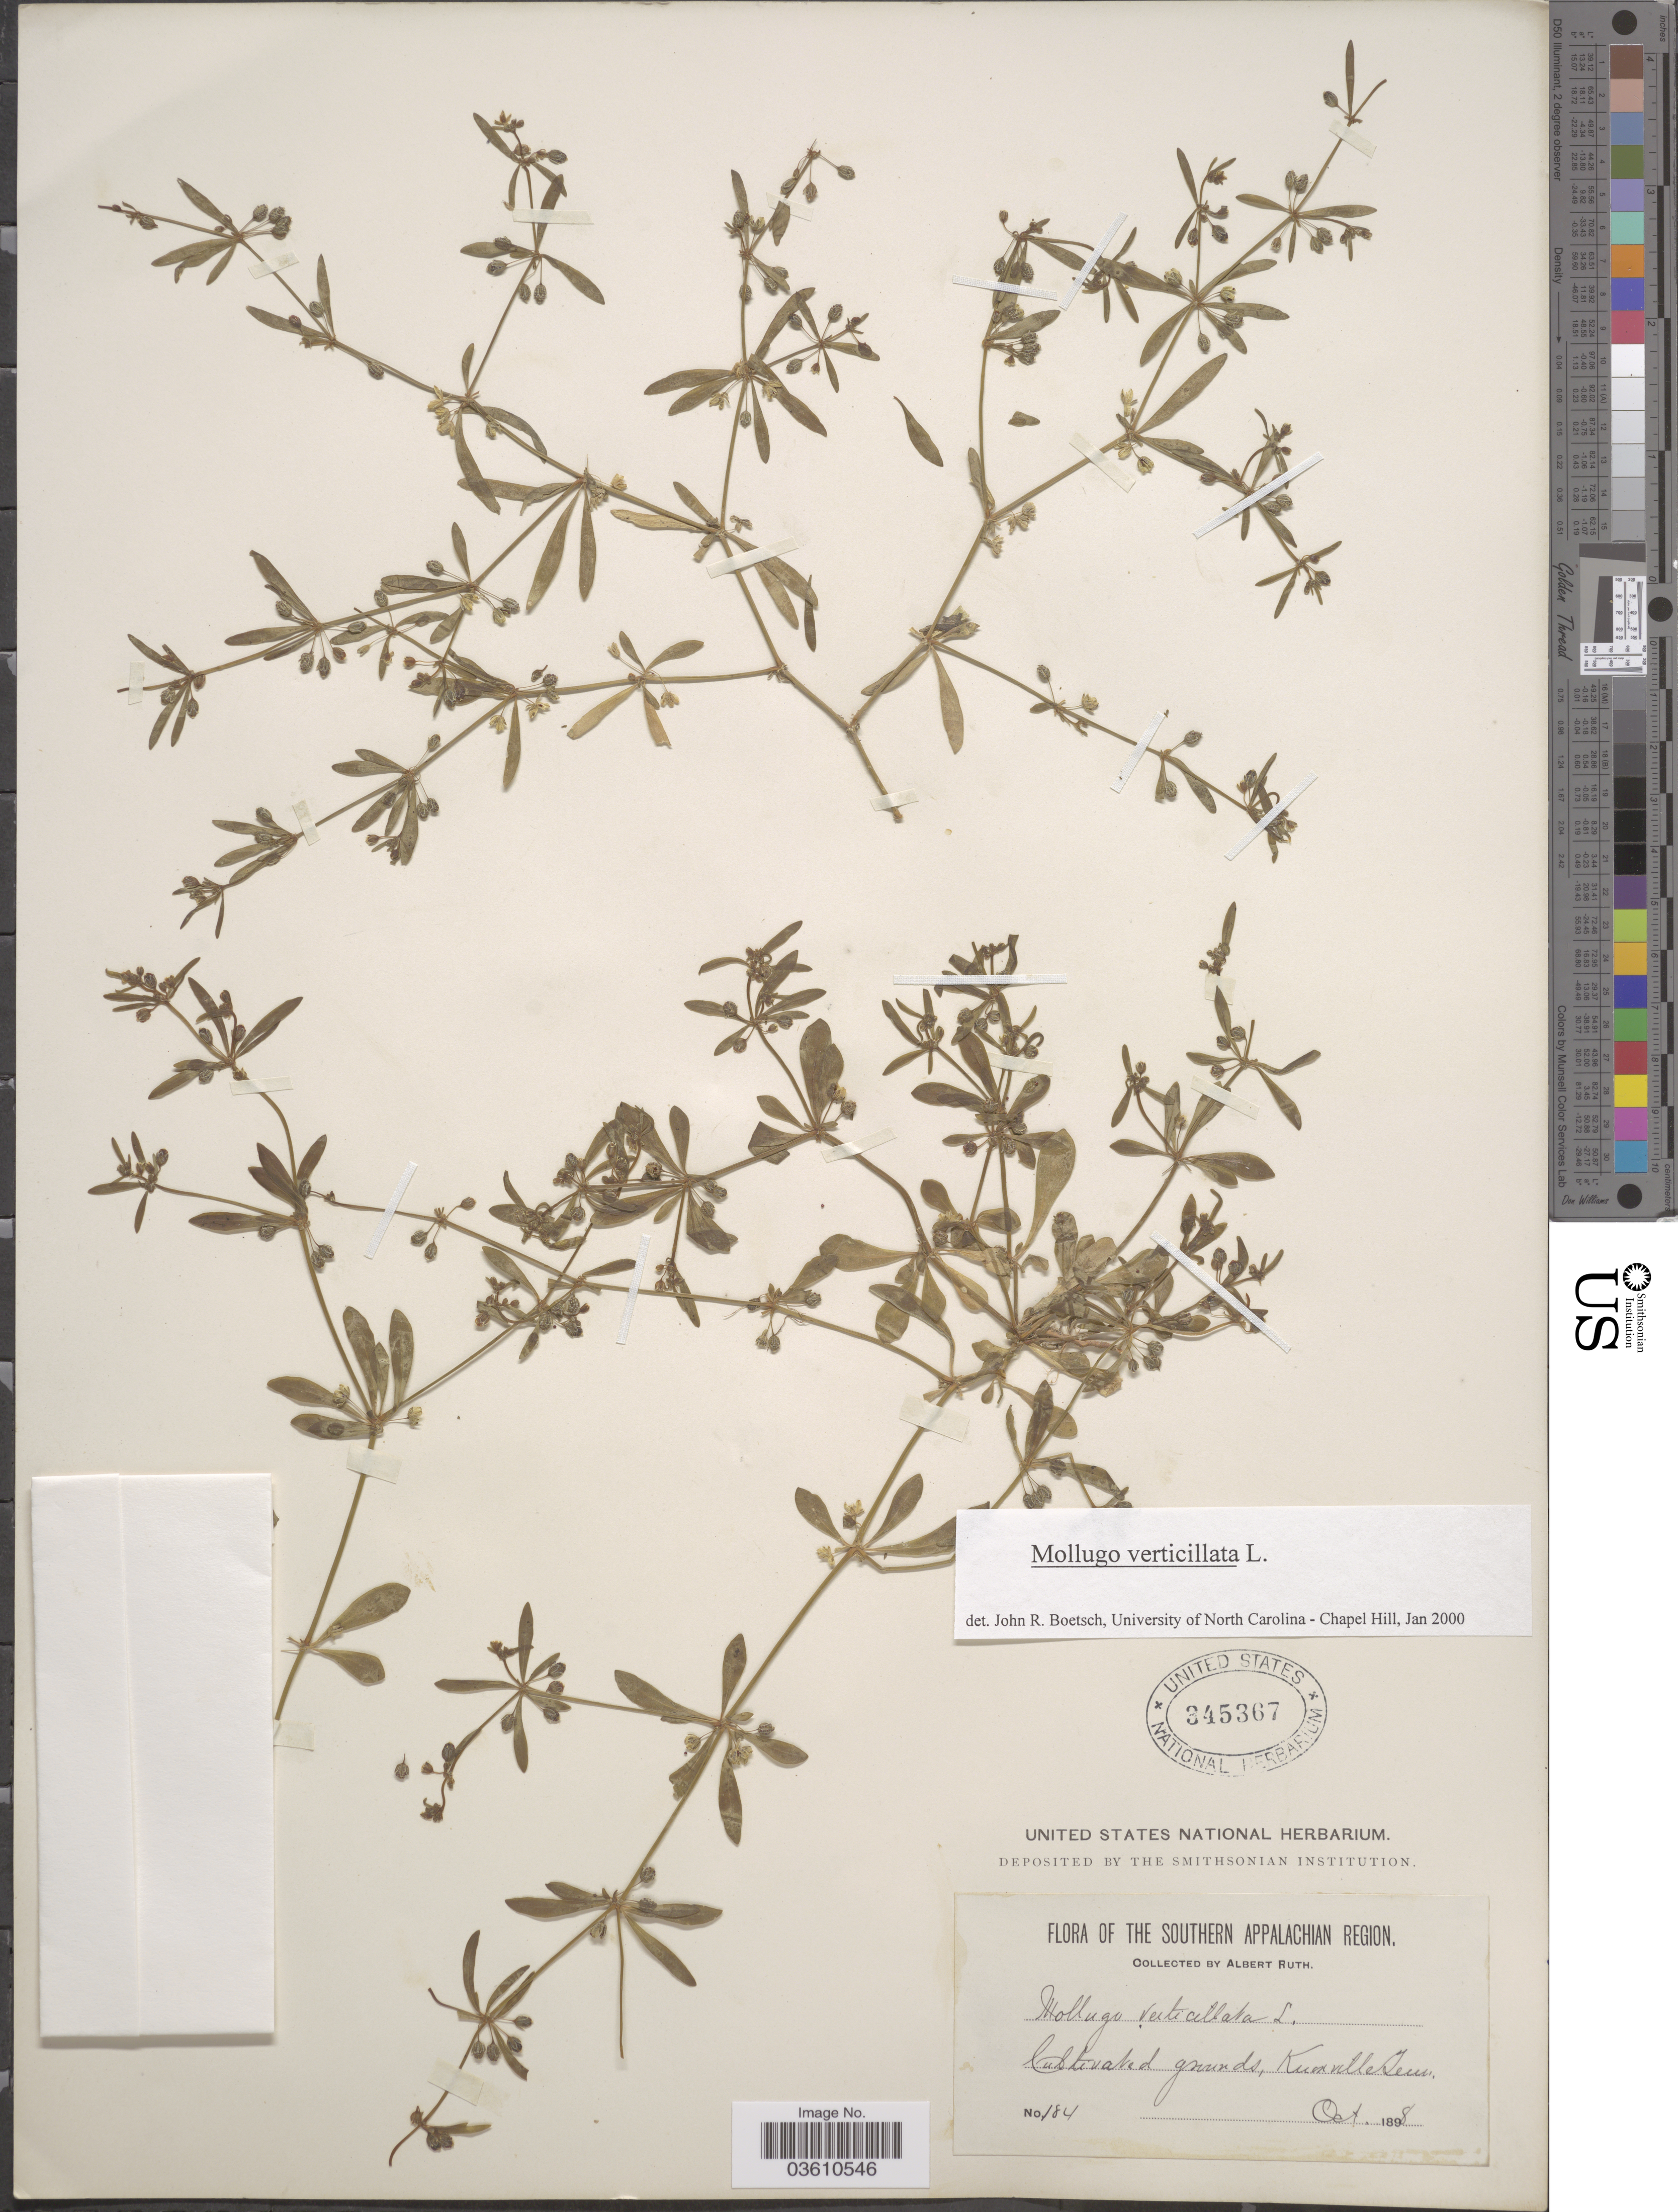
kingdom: Plantae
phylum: Tracheophyta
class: Magnoliopsida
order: Caryophyllales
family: Molluginaceae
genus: Mollugo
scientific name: Mollugo verticillata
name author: L.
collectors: A. Ruth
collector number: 184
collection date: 1898-10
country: United States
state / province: Tennessee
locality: Southern Appalachian Region. Knoxville.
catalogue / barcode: US 345367